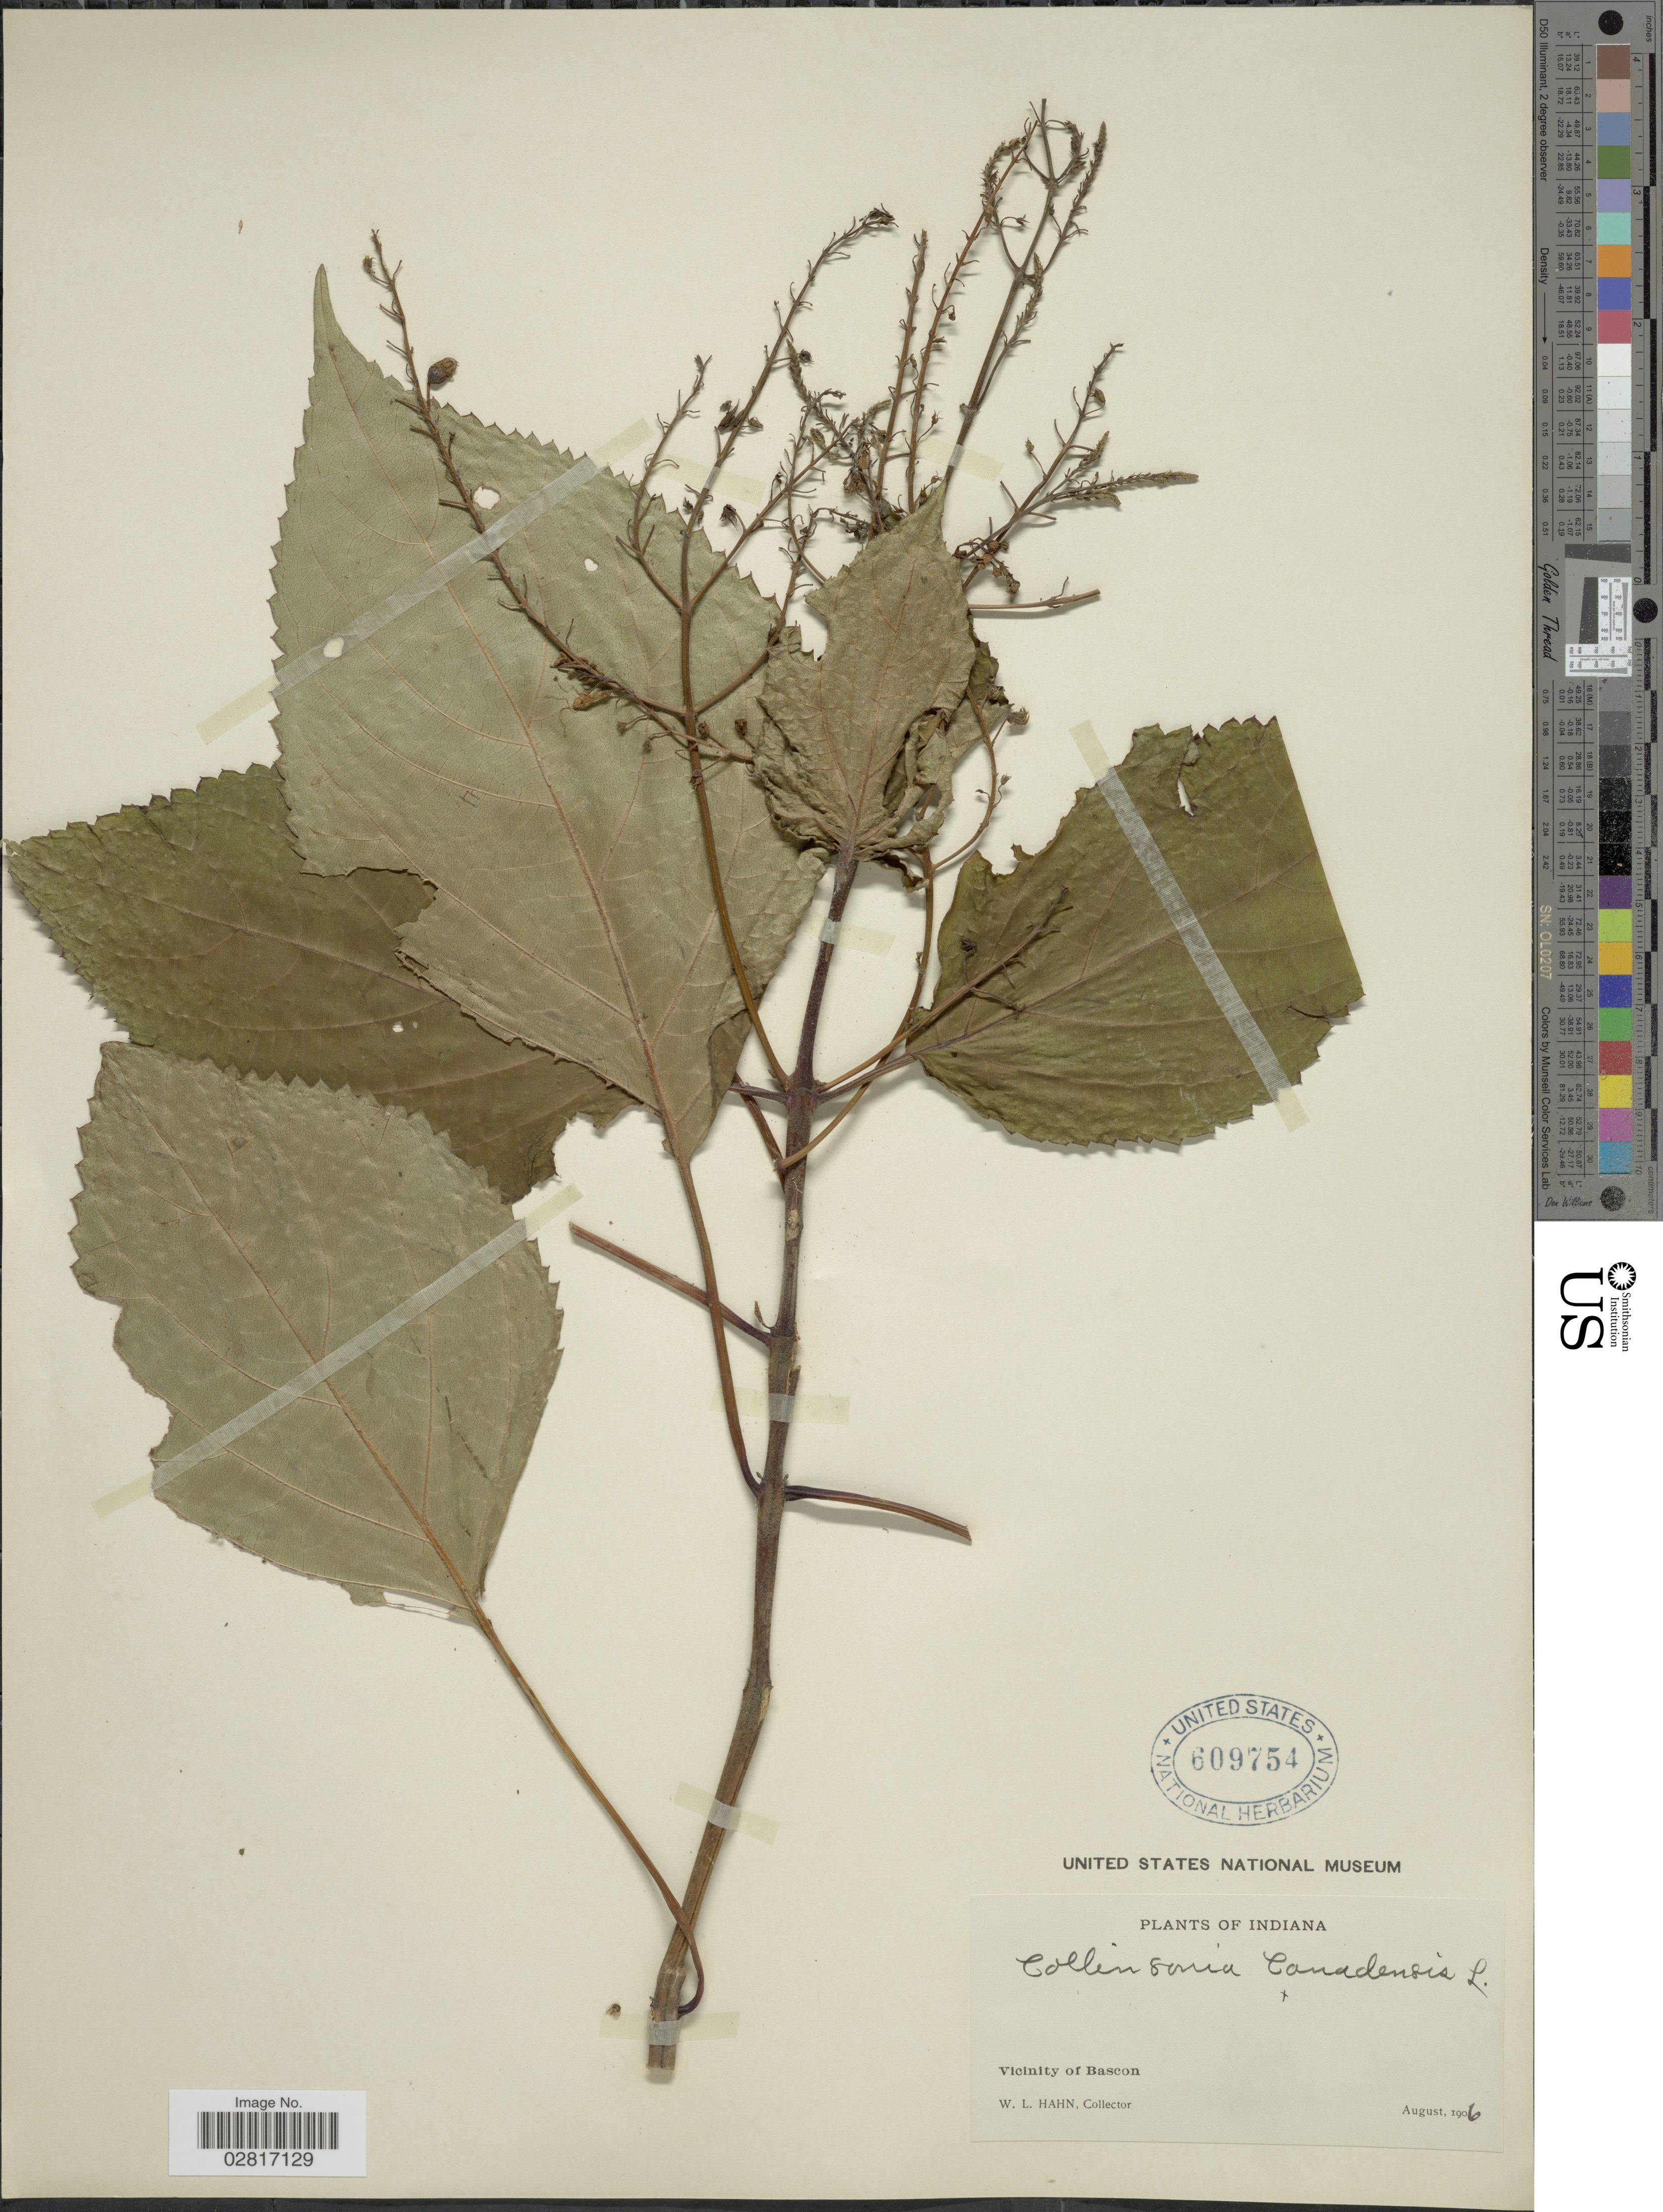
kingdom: Plantae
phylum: Tracheophyta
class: Magnoliopsida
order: Lamiales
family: Lamiaceae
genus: Collinsonia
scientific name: Collinsonia canadensis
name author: L.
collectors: W. L. Hahn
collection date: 1906-08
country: United States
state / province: Indiana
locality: Vicinity of Bascon.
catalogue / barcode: US 609754